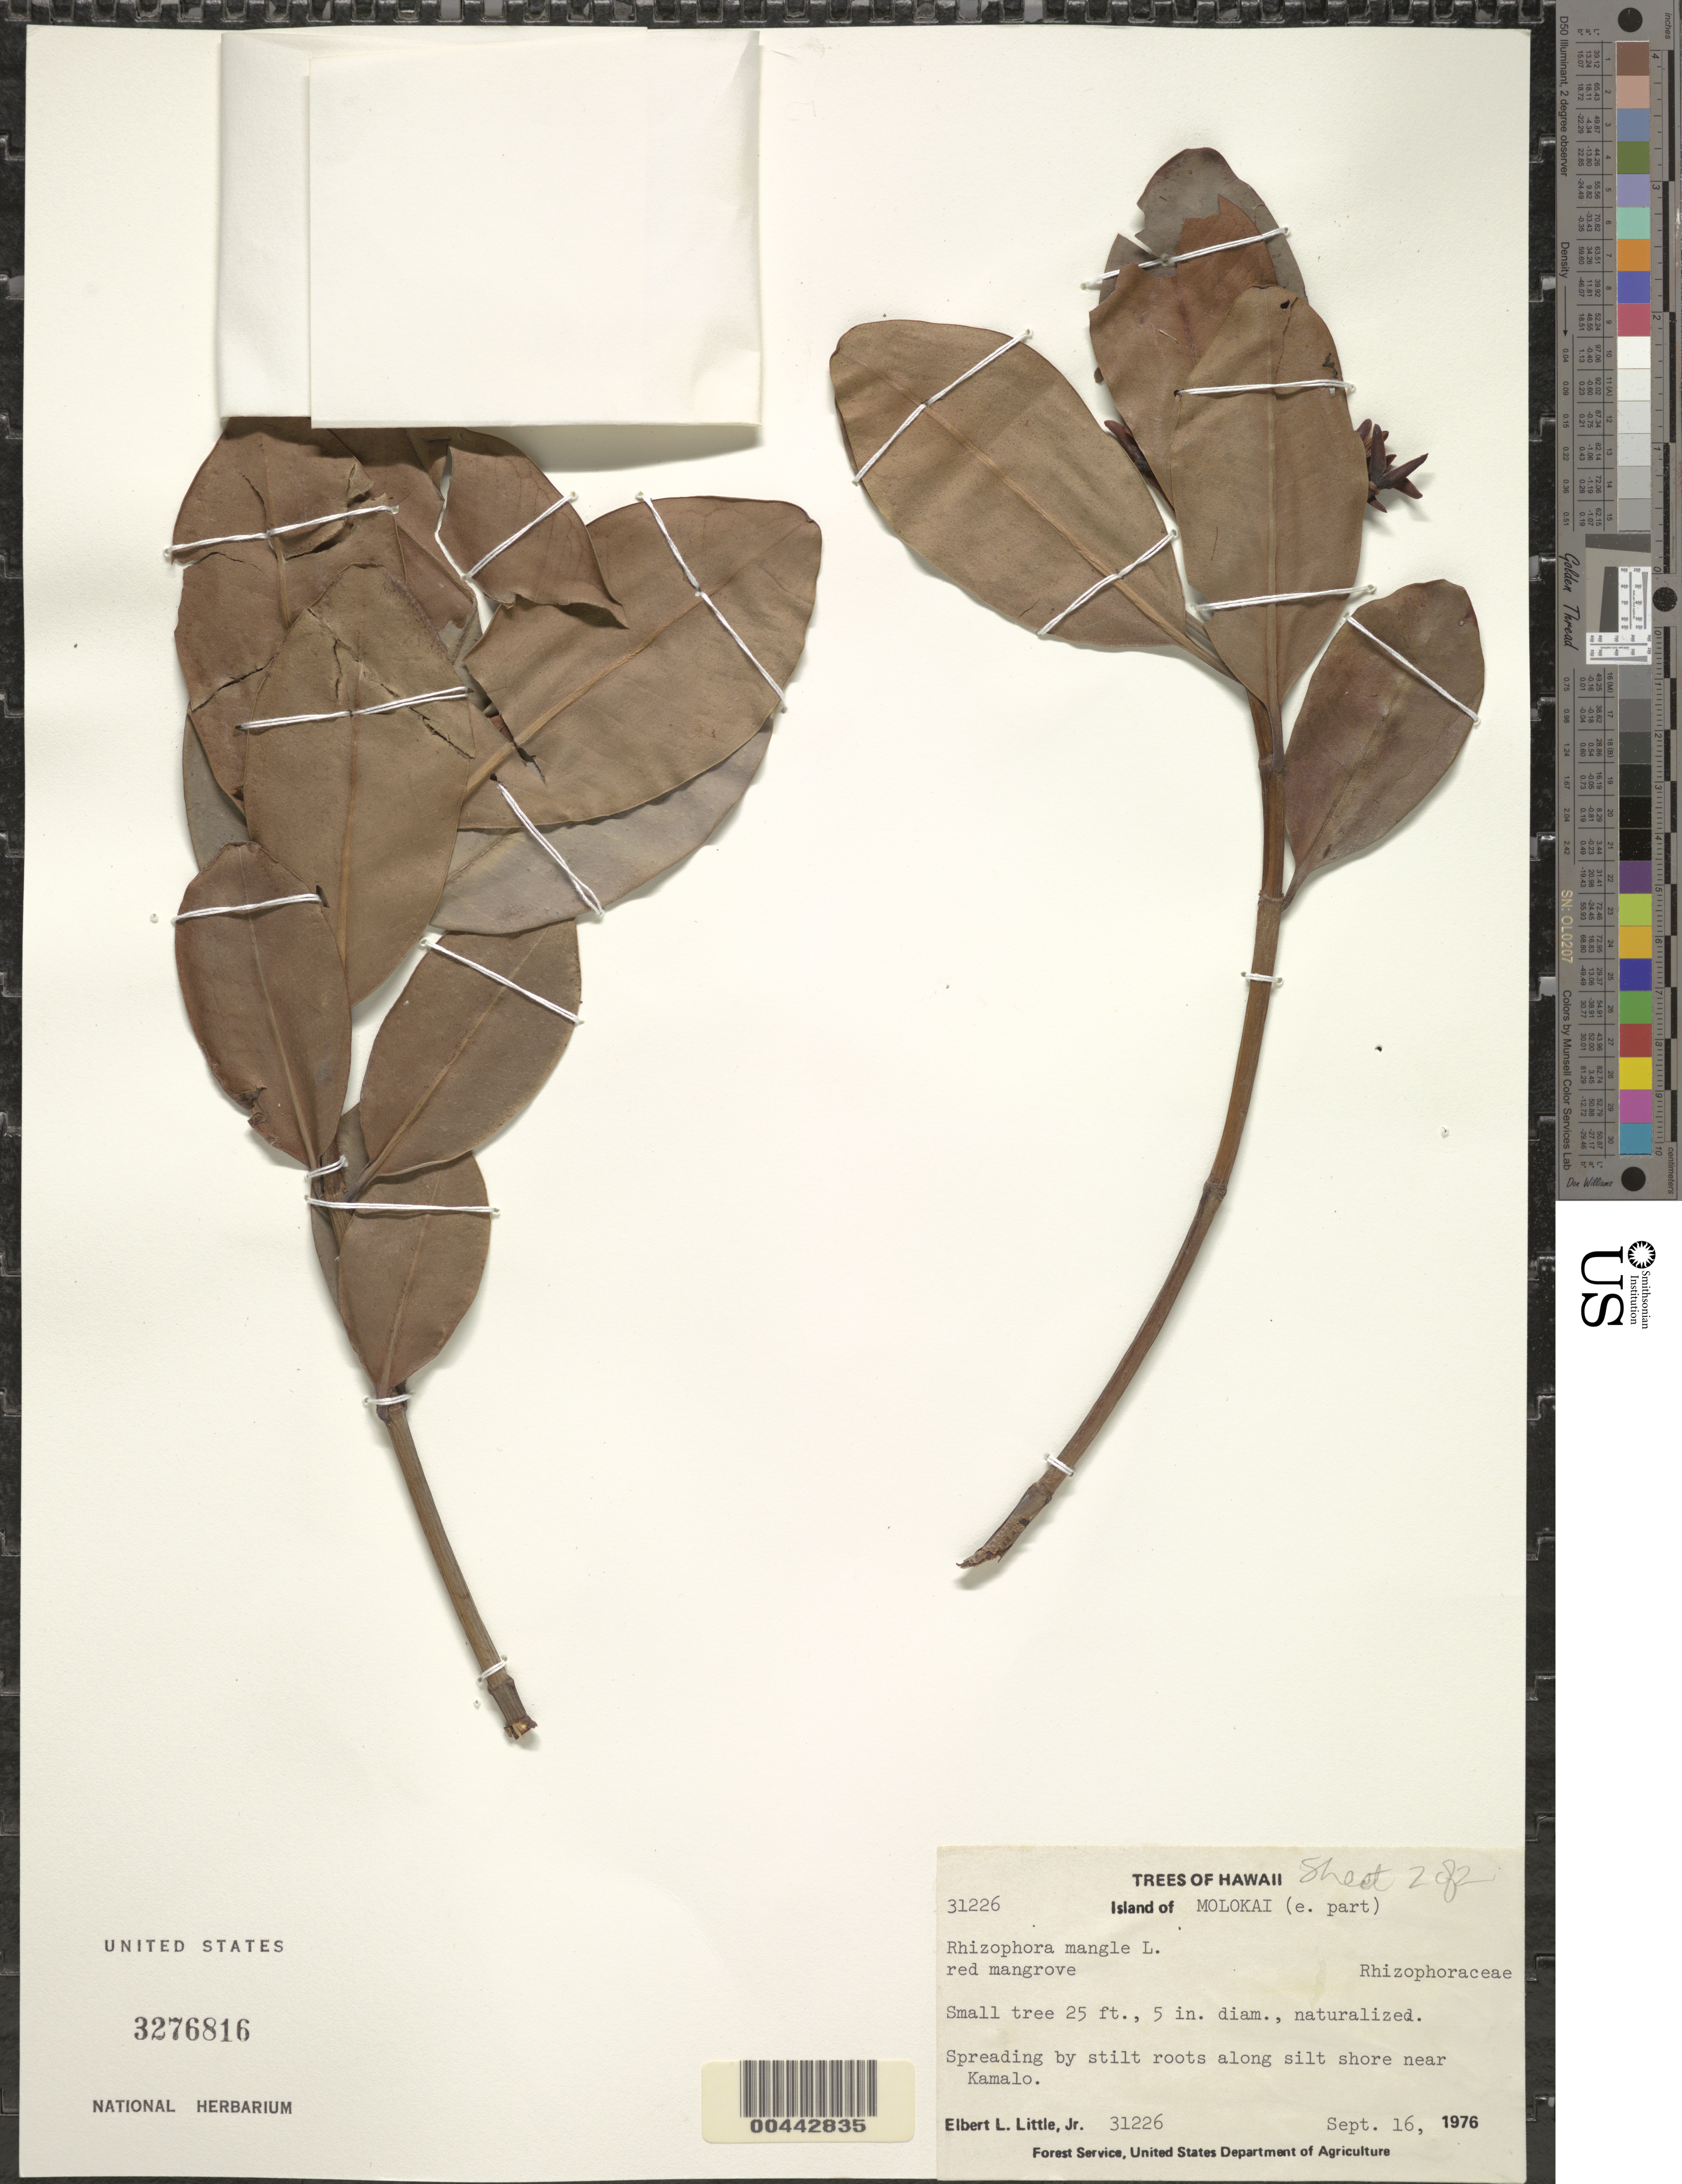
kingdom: Plantae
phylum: Tracheophyta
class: Magnoliopsida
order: Malpighiales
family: Rhizophoraceae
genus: Rhizophora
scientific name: Rhizophora mangle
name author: L.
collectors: E. L. Little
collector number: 31226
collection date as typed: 16 Sep 1976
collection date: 1976-09-16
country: United States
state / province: Hawaii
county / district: Maui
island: Moloka'i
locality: East part of Molokai, along silt shore near Kamalo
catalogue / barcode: US 3276816